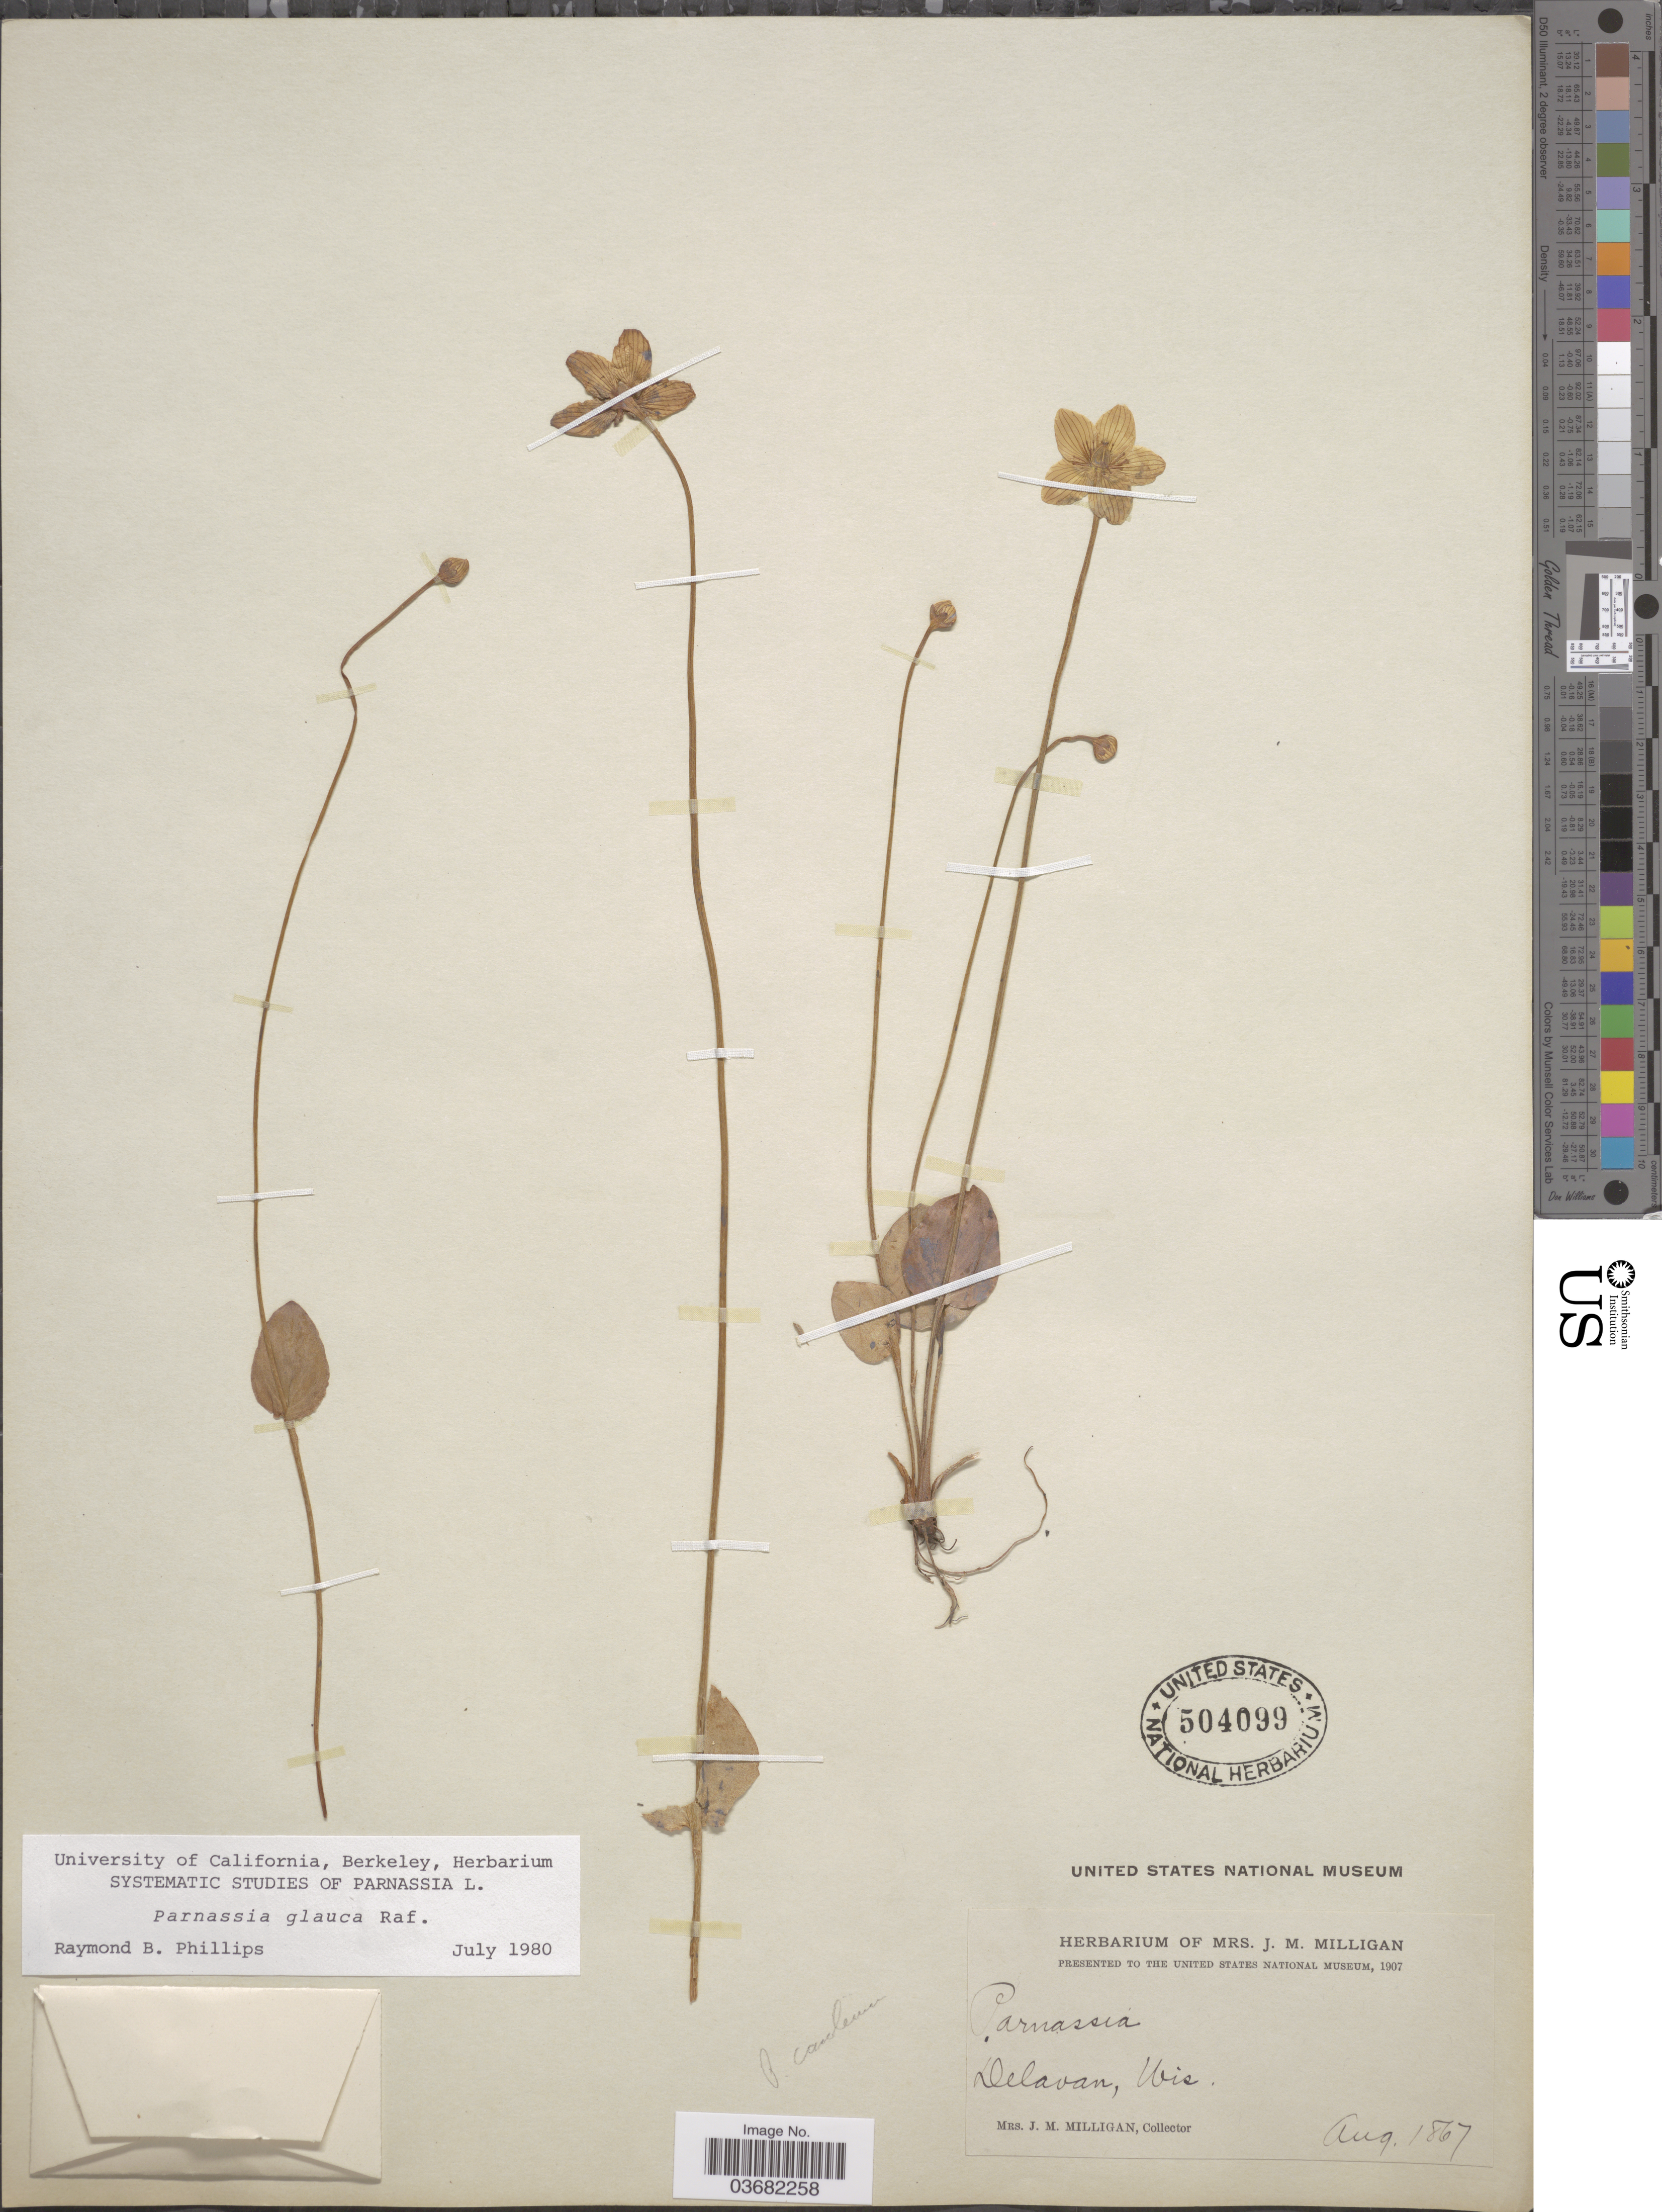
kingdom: Plantae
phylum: Tracheophyta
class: Magnoliopsida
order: Celastrales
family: Parnassiaceae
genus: Parnassia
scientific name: Parnassia glauca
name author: Raf.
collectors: J. Milligan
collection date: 1867-08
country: United States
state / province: Wisconsin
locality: Delavan.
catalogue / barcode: US 504099